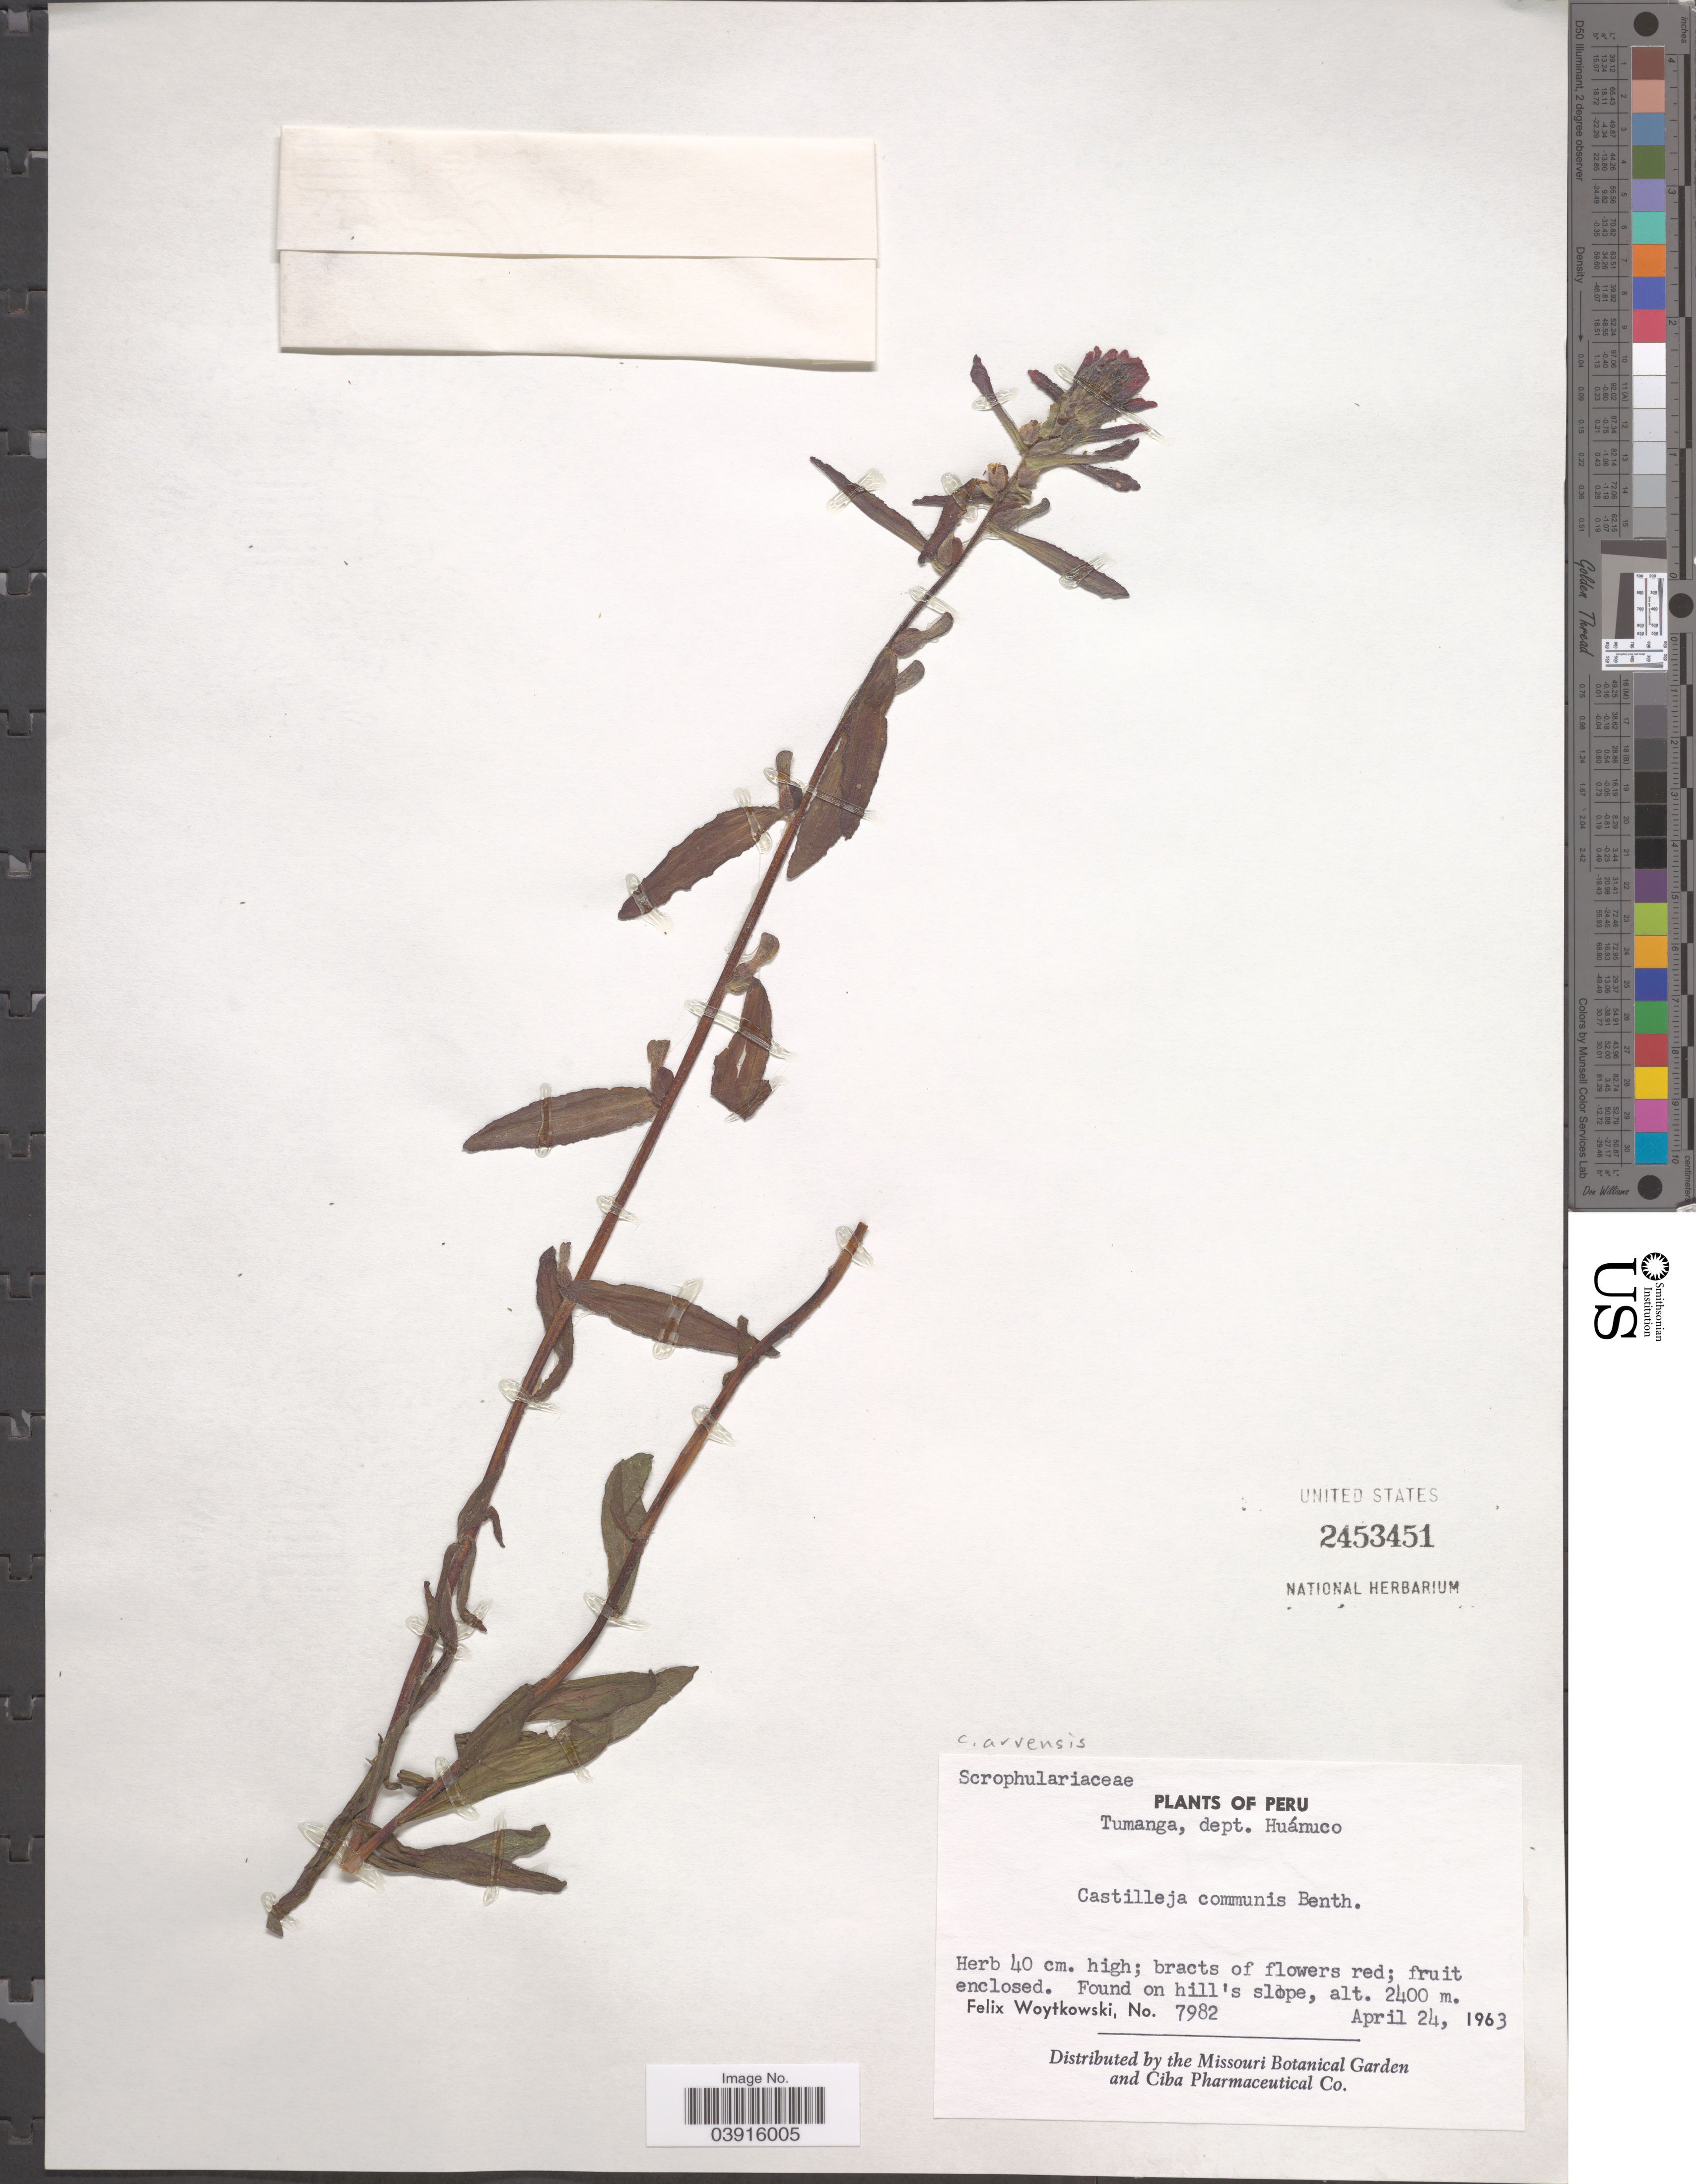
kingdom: Plantae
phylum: Tracheophyta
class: Magnoliopsida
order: Lamiales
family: Orobanchaceae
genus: Castilleja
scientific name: Castilleja arvensis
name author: Schltdl. & Cham.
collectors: F. Woytkowski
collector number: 7982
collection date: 1963-04-24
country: Peru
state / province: Huánuco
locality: Tumango, dept. Huánuco. Found on hill's slope.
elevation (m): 2400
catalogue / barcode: US 2453451